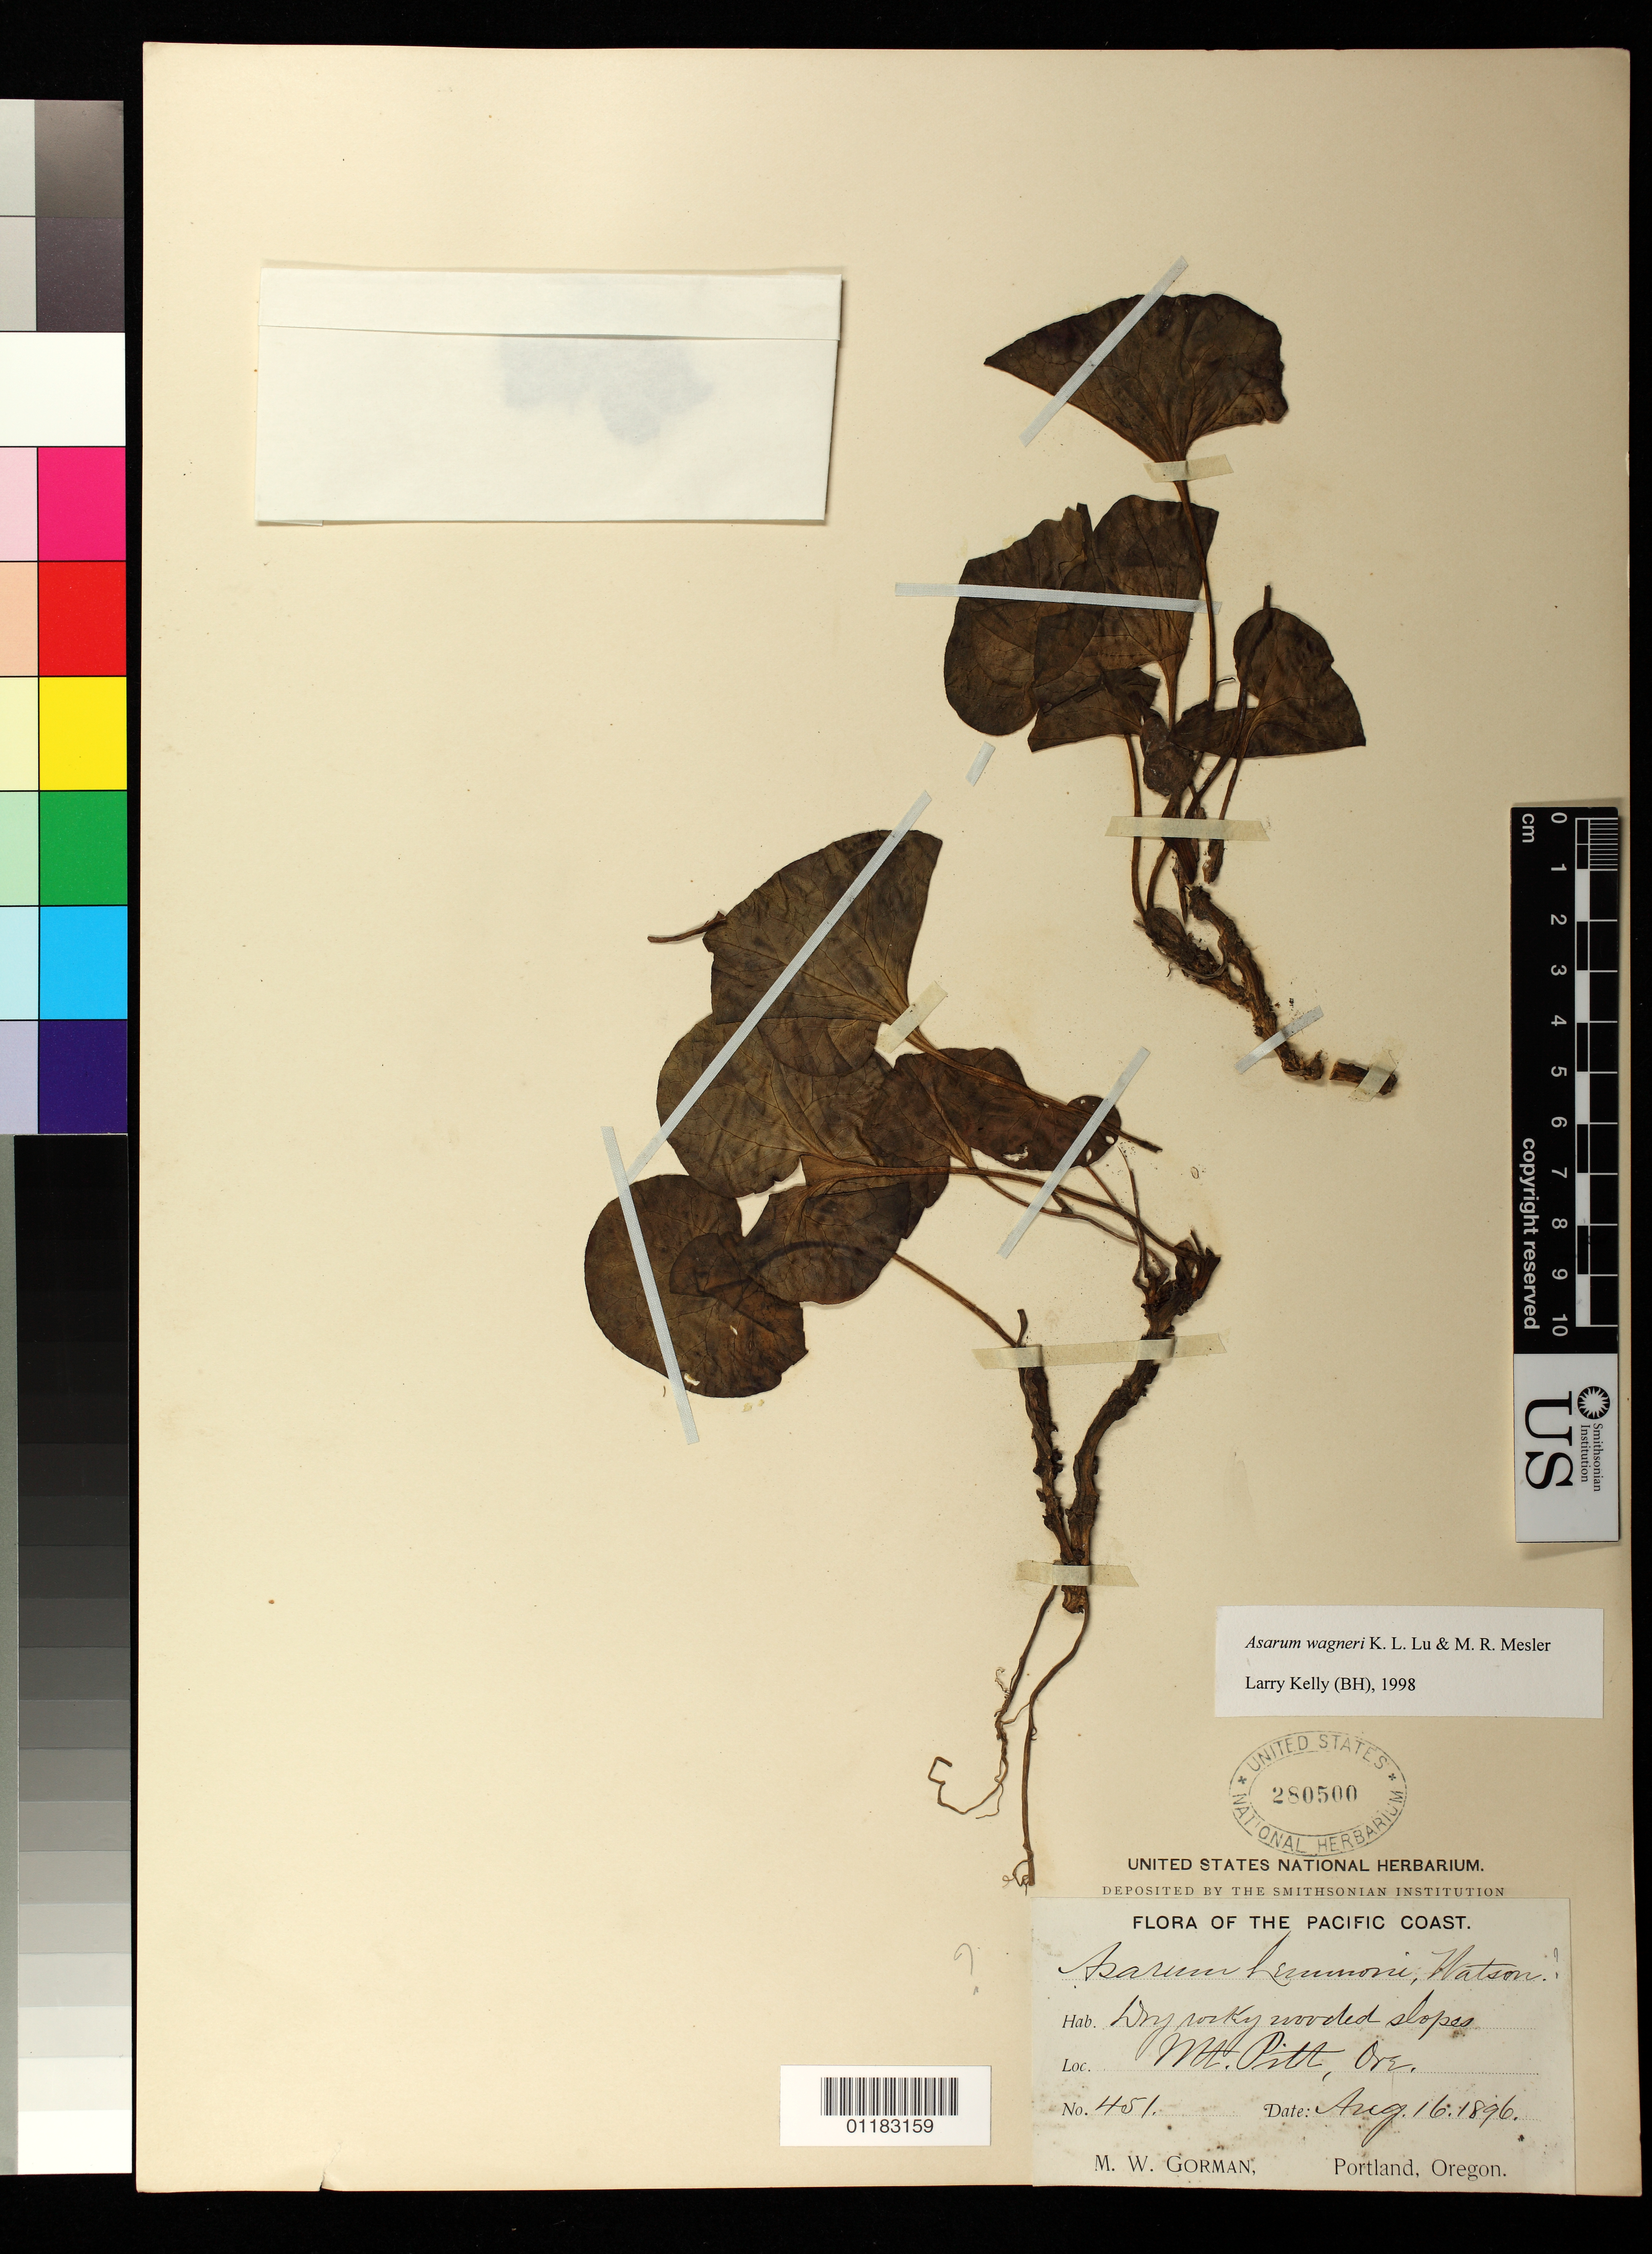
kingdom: Plantae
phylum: Tracheophyta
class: Magnoliopsida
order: Piperales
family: Aristolochiaceae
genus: Asarum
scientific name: Asarum wagneri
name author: Lu & Mesler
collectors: M. W. Gorman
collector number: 451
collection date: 1896-08-16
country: United States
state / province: Oregon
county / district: Grant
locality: Grant County: Mt. Pitt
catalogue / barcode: US 280500